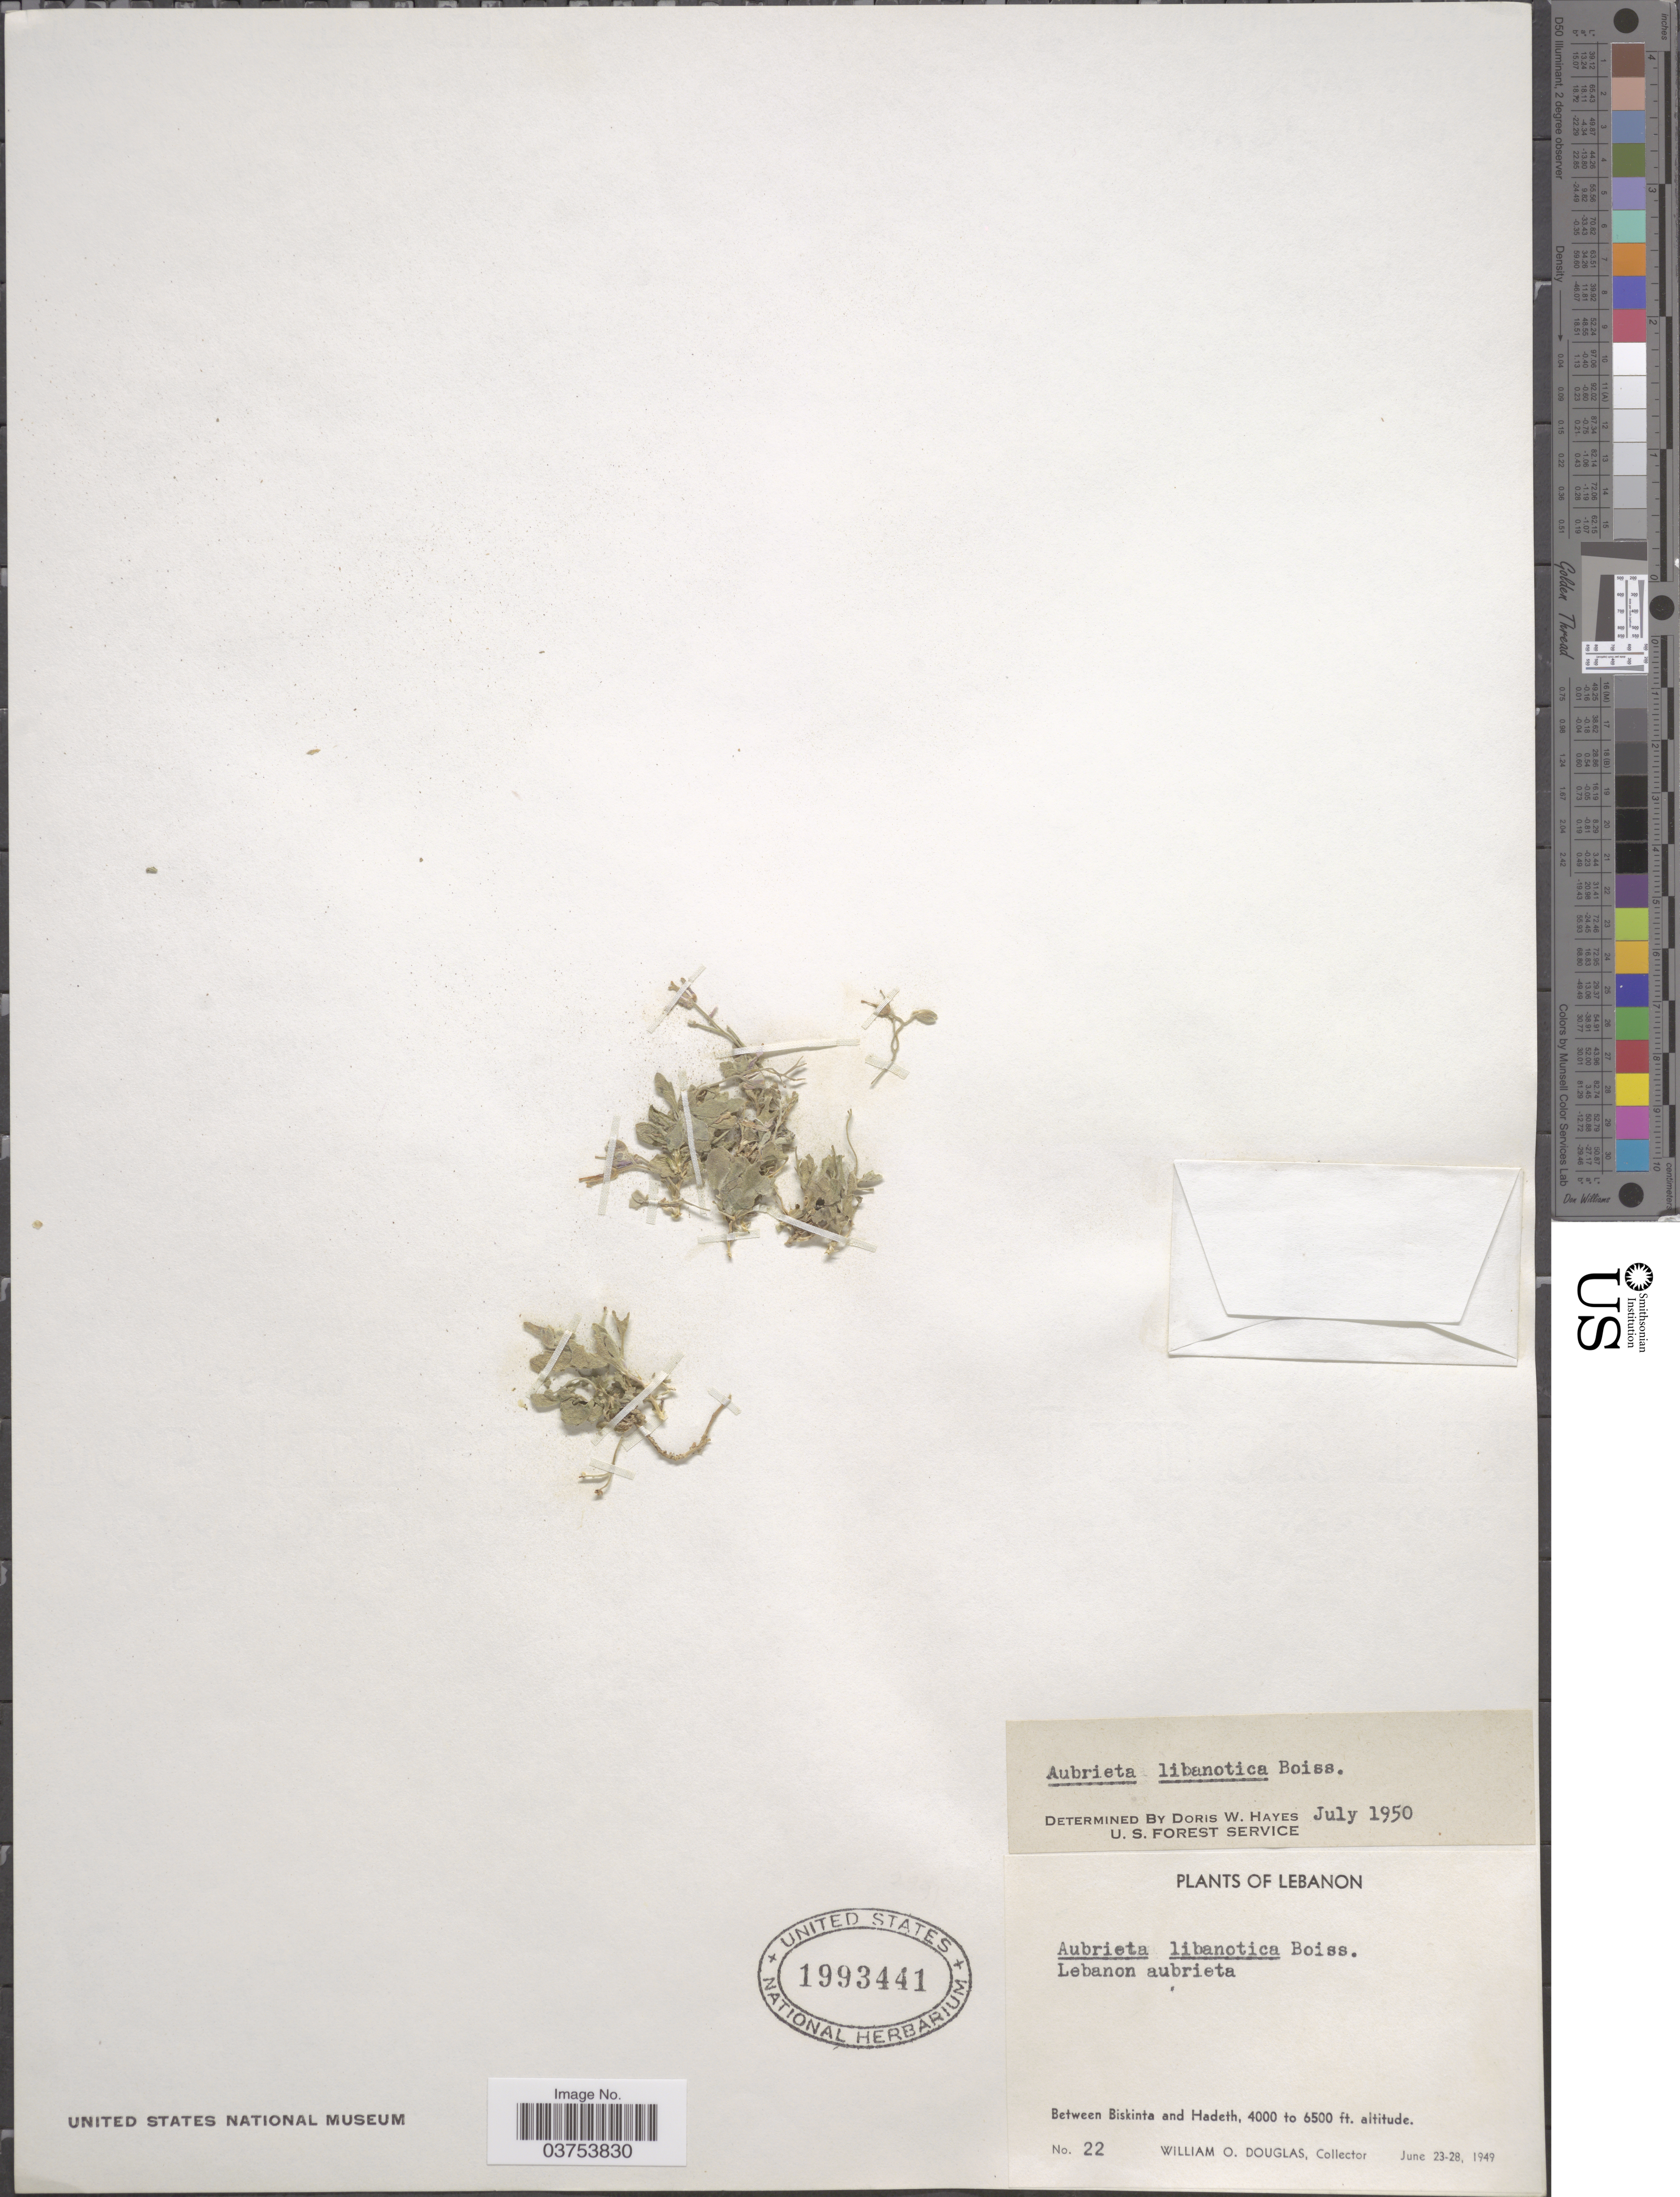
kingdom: Plantae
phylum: Tracheophyta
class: Magnoliopsida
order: Brassicales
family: Brassicaceae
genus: Aubrieta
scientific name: Aubrieta libanotica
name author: Boiss. & Hohen.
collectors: W. Douglas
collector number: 22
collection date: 1949-06-23/1949-06-28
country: Lebanon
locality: Between Biskinta and Hadeth.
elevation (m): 1219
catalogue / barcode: US 1993441